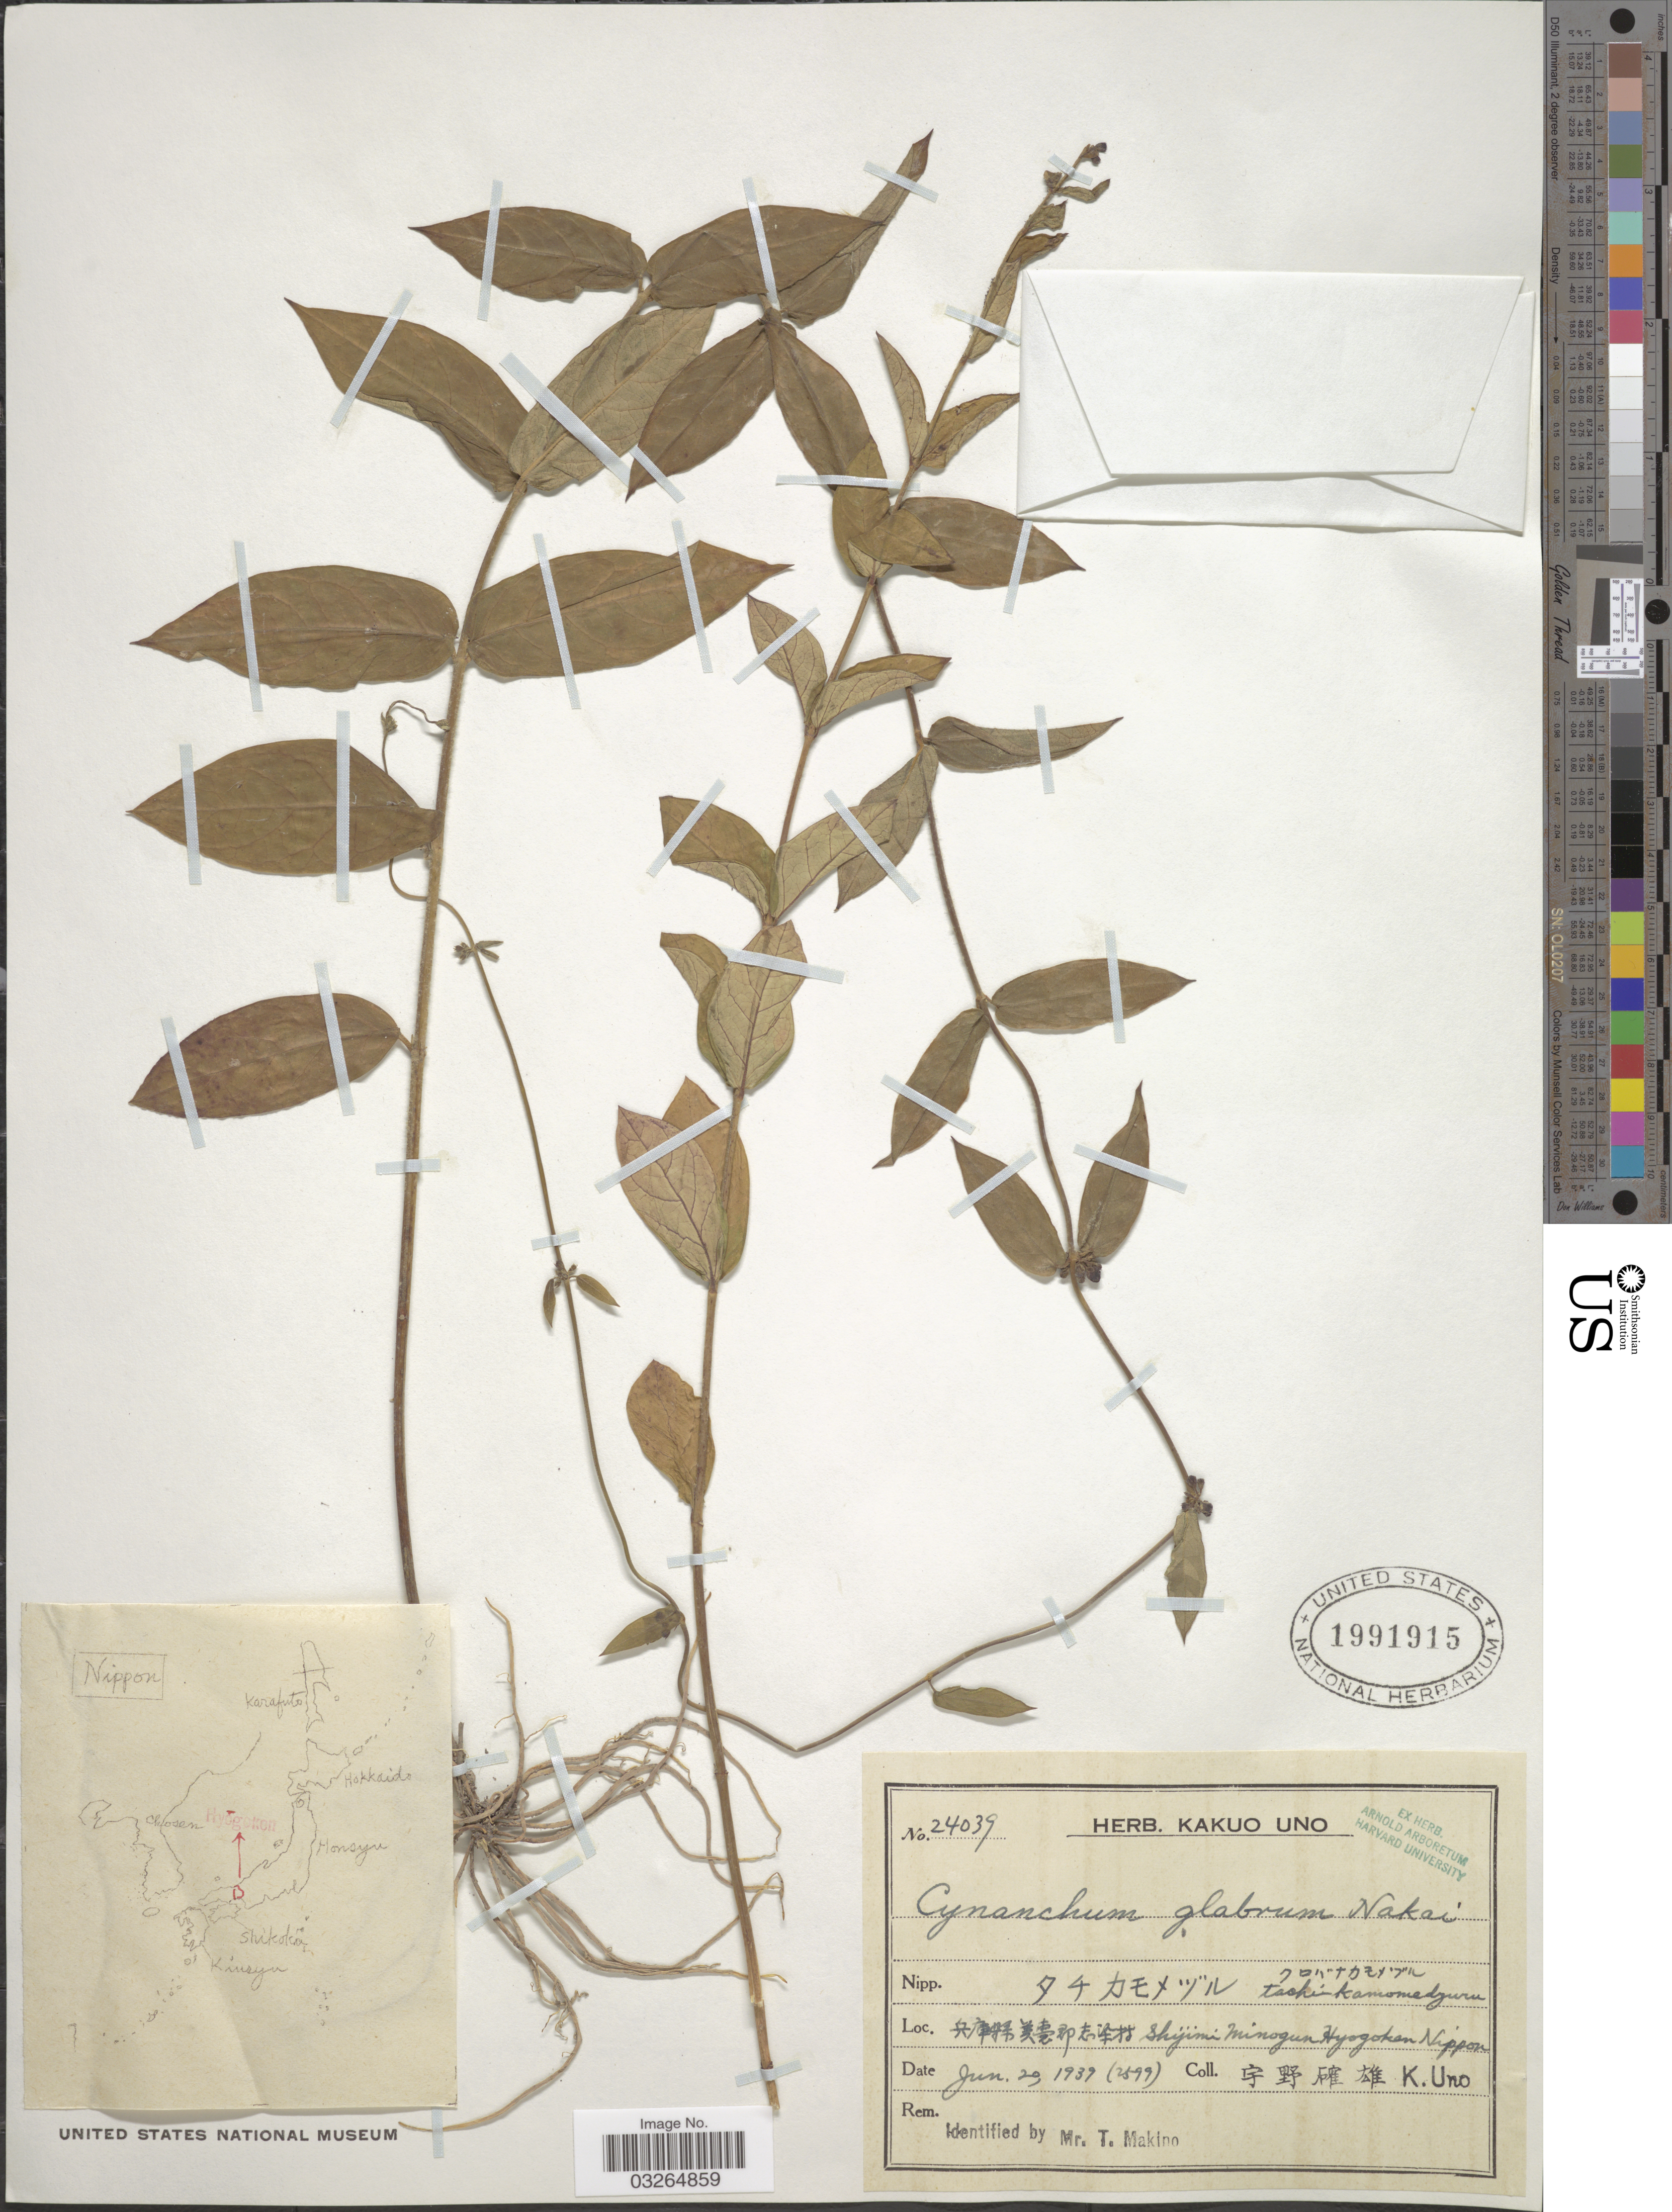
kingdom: Plantae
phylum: Tracheophyta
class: Magnoliopsida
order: Gentianales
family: Apocynaceae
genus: Cynanchum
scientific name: Cynanchum glabrum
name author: Nakai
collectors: K. Uno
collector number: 24039/2599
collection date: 1939-06-29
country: Japan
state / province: Hyogo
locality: Shijimi Minogun Hyogokan Nippon.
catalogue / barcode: US 1991915